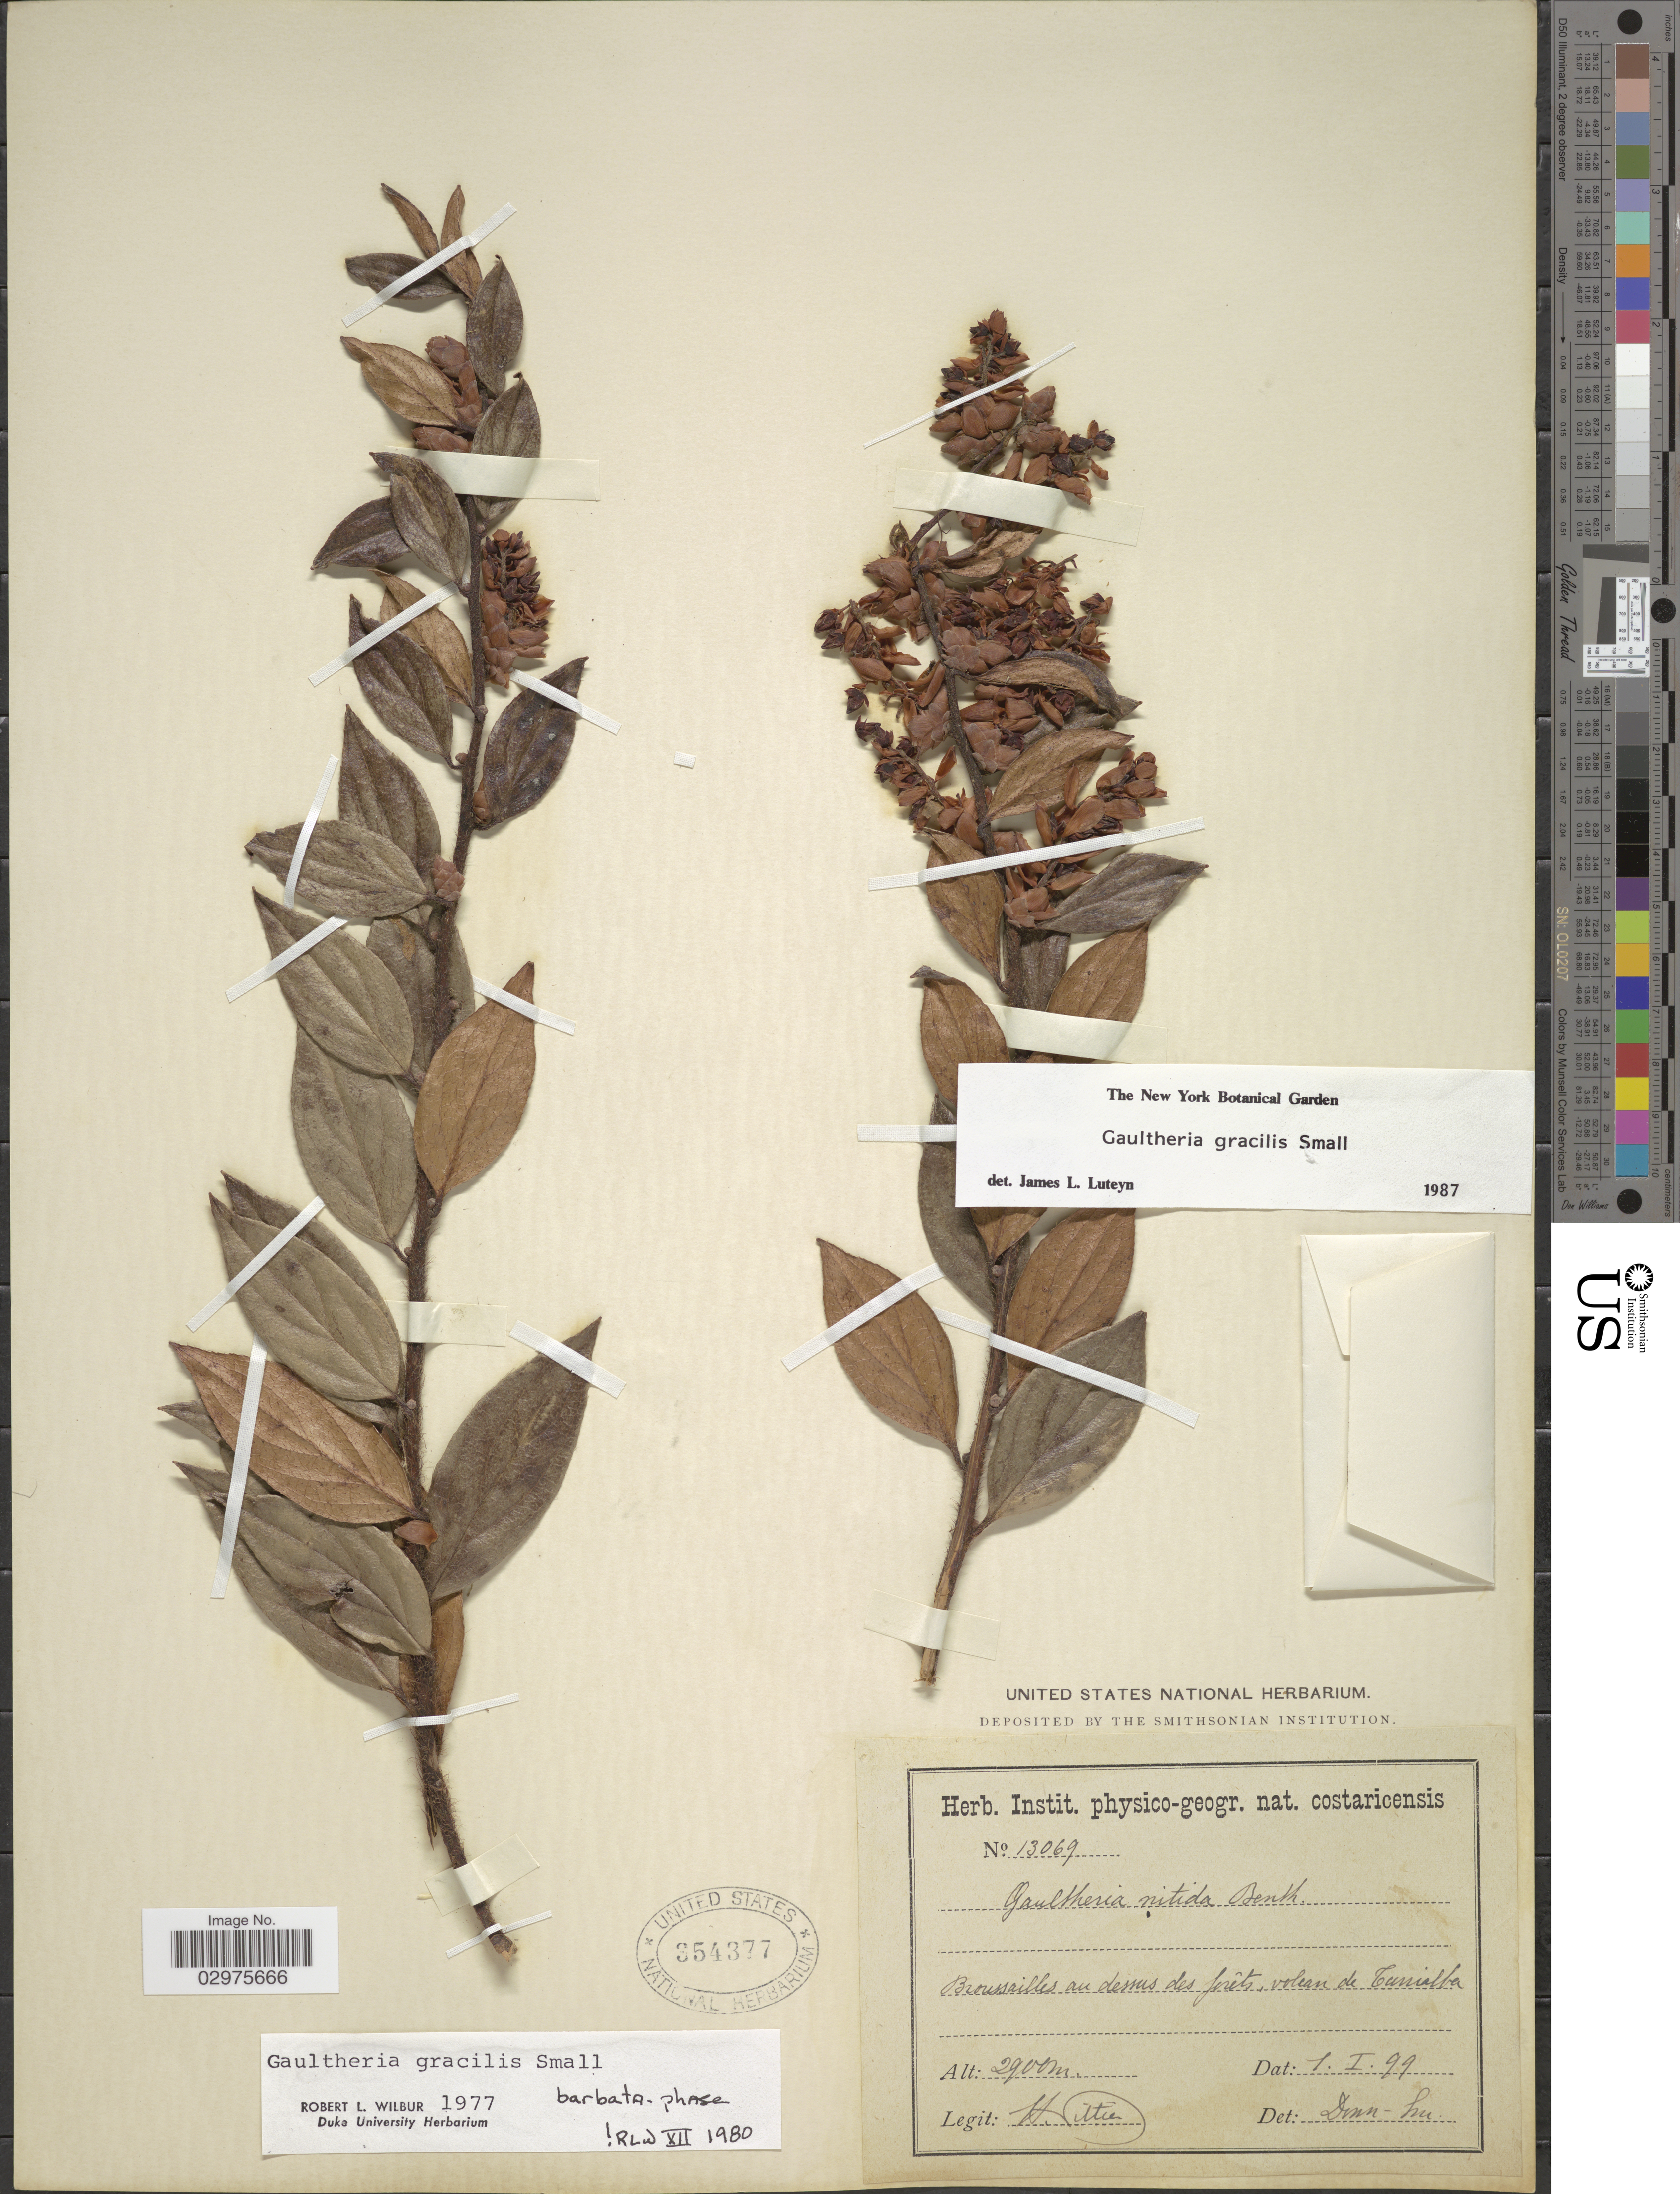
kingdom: Plantae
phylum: Tracheophyta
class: Magnoliopsida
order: Ericales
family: Ericaceae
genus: Gaultheria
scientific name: Gaultheria gracilis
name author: Small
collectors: H. F. Pittier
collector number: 13069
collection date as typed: Transcribed d/m/y: 1/1/99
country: Costa Rica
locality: Volcan de Turrialba.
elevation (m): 2900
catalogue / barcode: US 354377